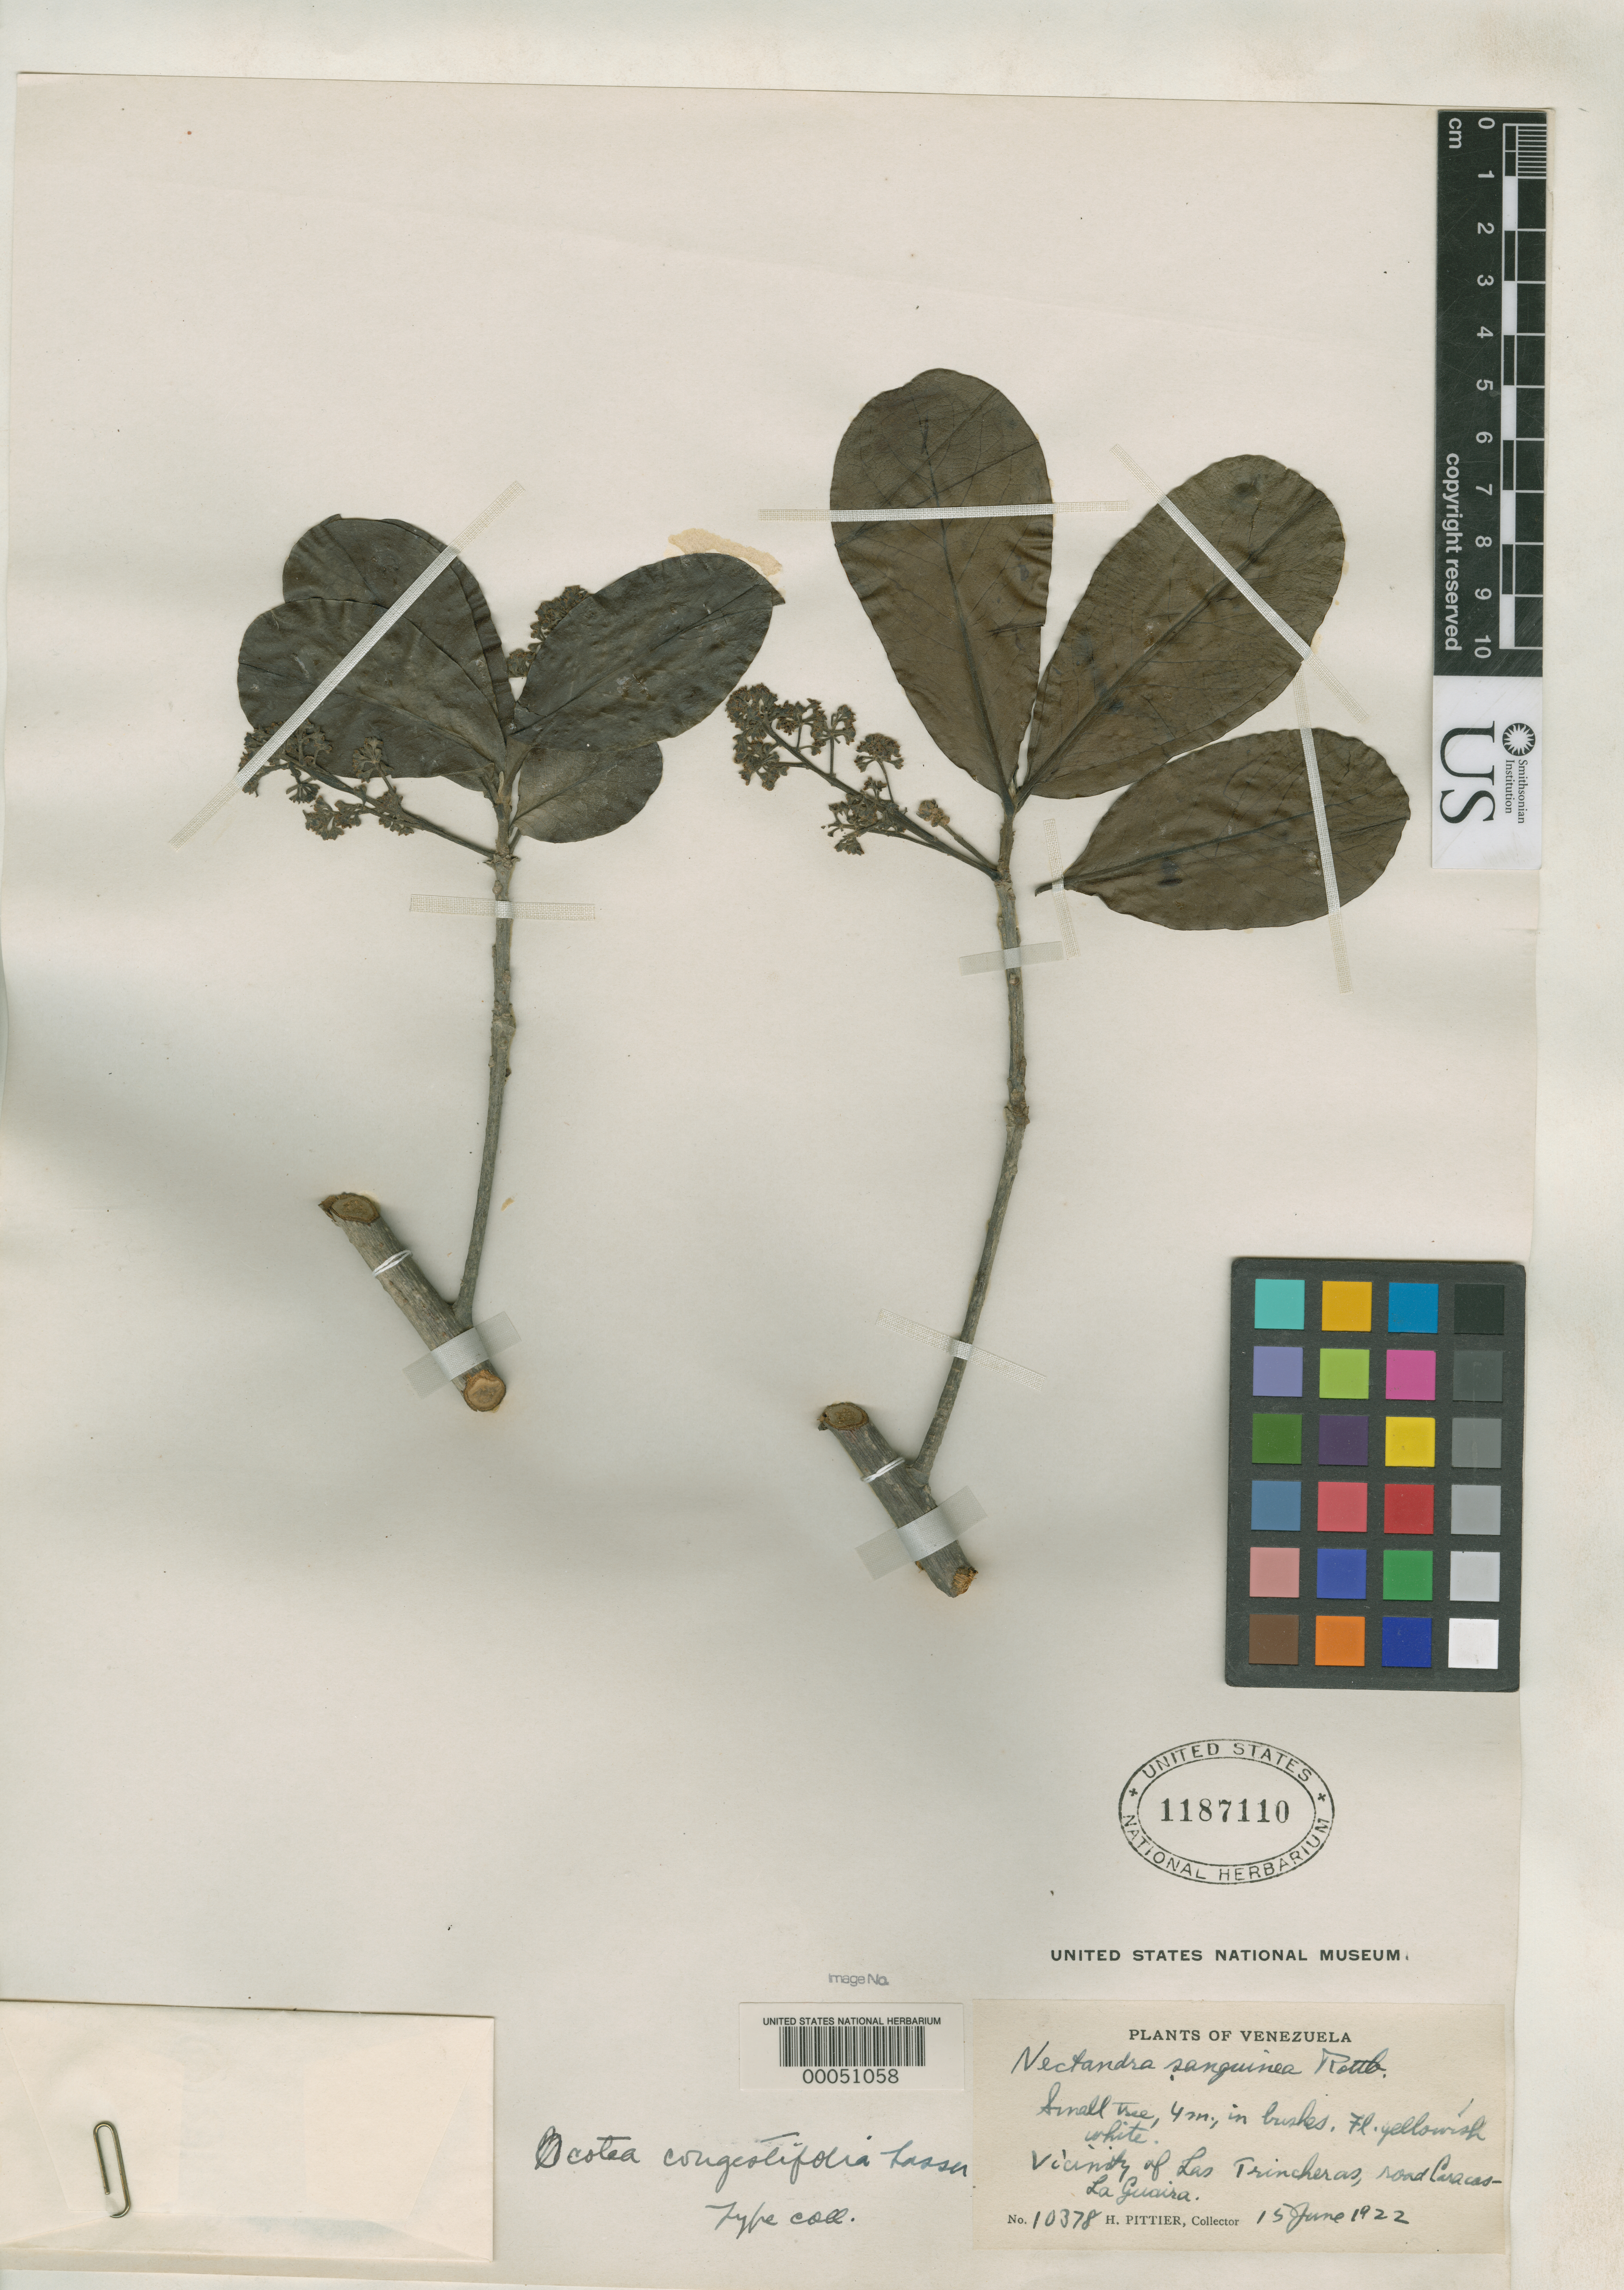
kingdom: Plantae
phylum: Tracheophyta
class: Magnoliopsida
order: Laurales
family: Lauraceae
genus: Ocotea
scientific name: Ocotea congestifolia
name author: Lasser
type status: Type Fragment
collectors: H. F. Pittier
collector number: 10378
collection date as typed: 15 Jun 1922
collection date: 1922-06-15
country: Venezuela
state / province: Distrito Federal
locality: Las Trincheras, road Caracas-La Guaira.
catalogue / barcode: US 1187110